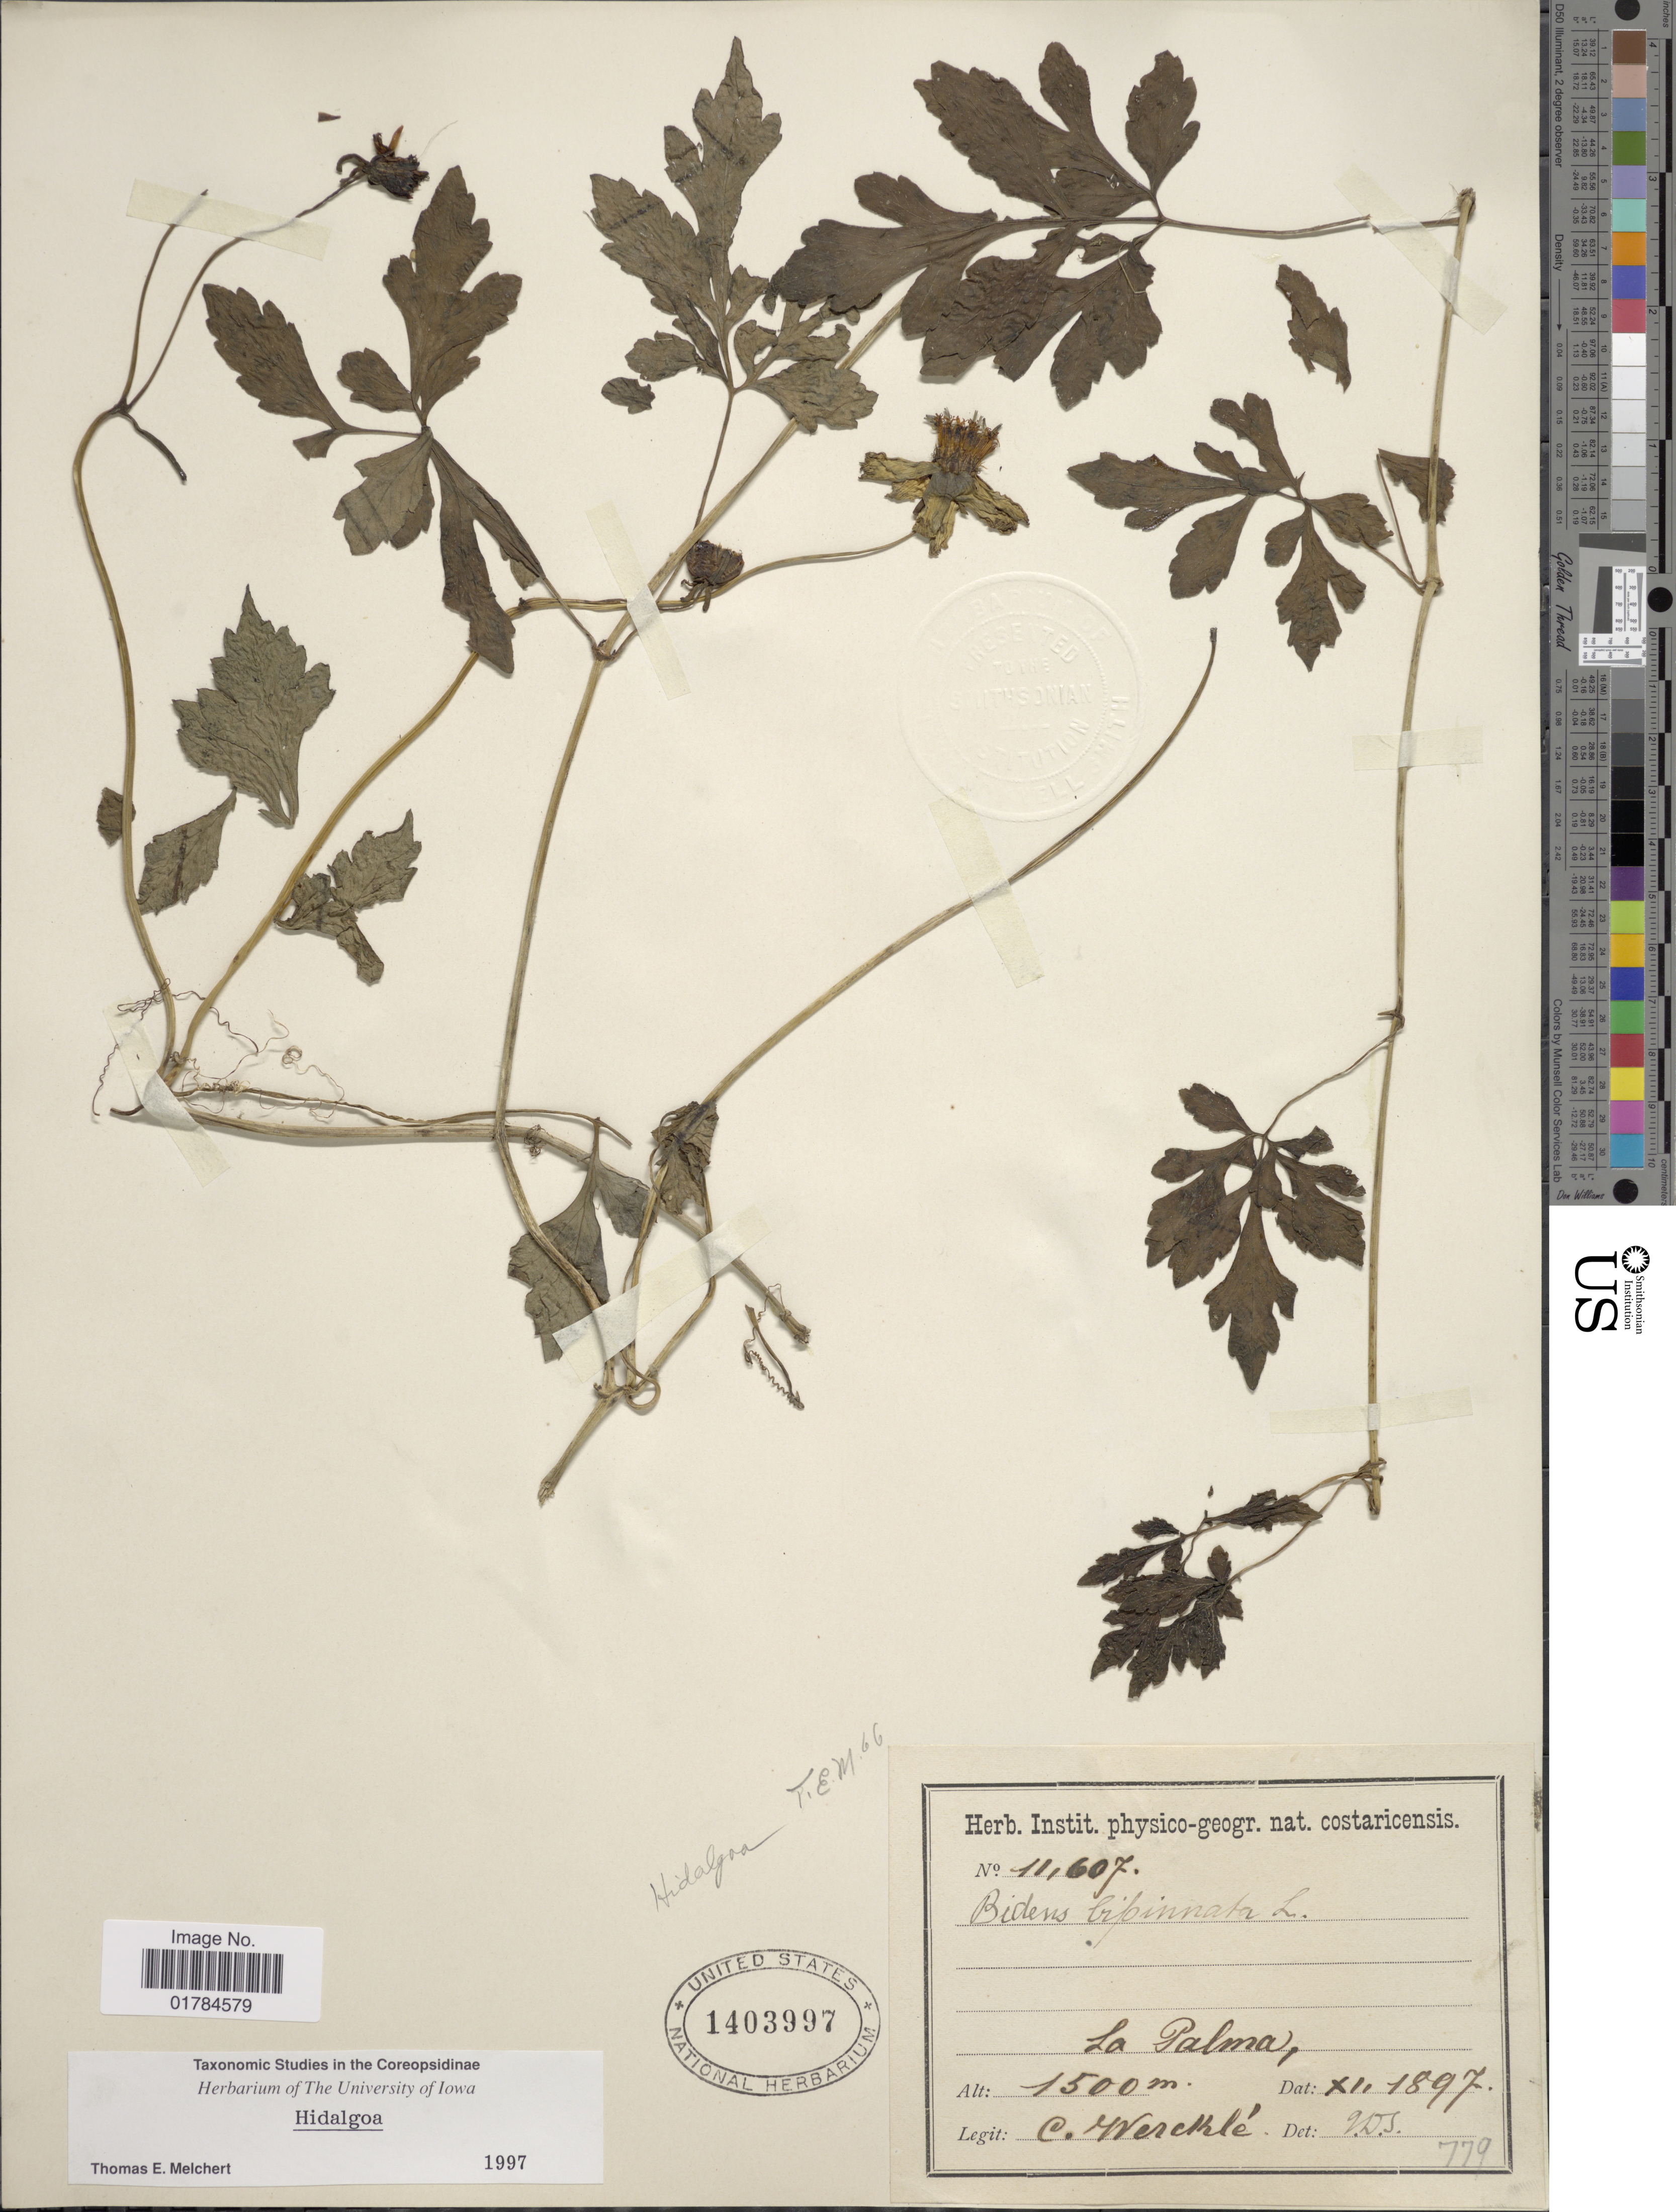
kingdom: Plantae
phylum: Tracheophyta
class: Magnoliopsida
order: Asterales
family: Asteraceae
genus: Hidalgoa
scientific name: Hidalgoa sp.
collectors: C. Wercklé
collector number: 11607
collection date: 1897-12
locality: La Palma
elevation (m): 1500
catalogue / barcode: US 1403997